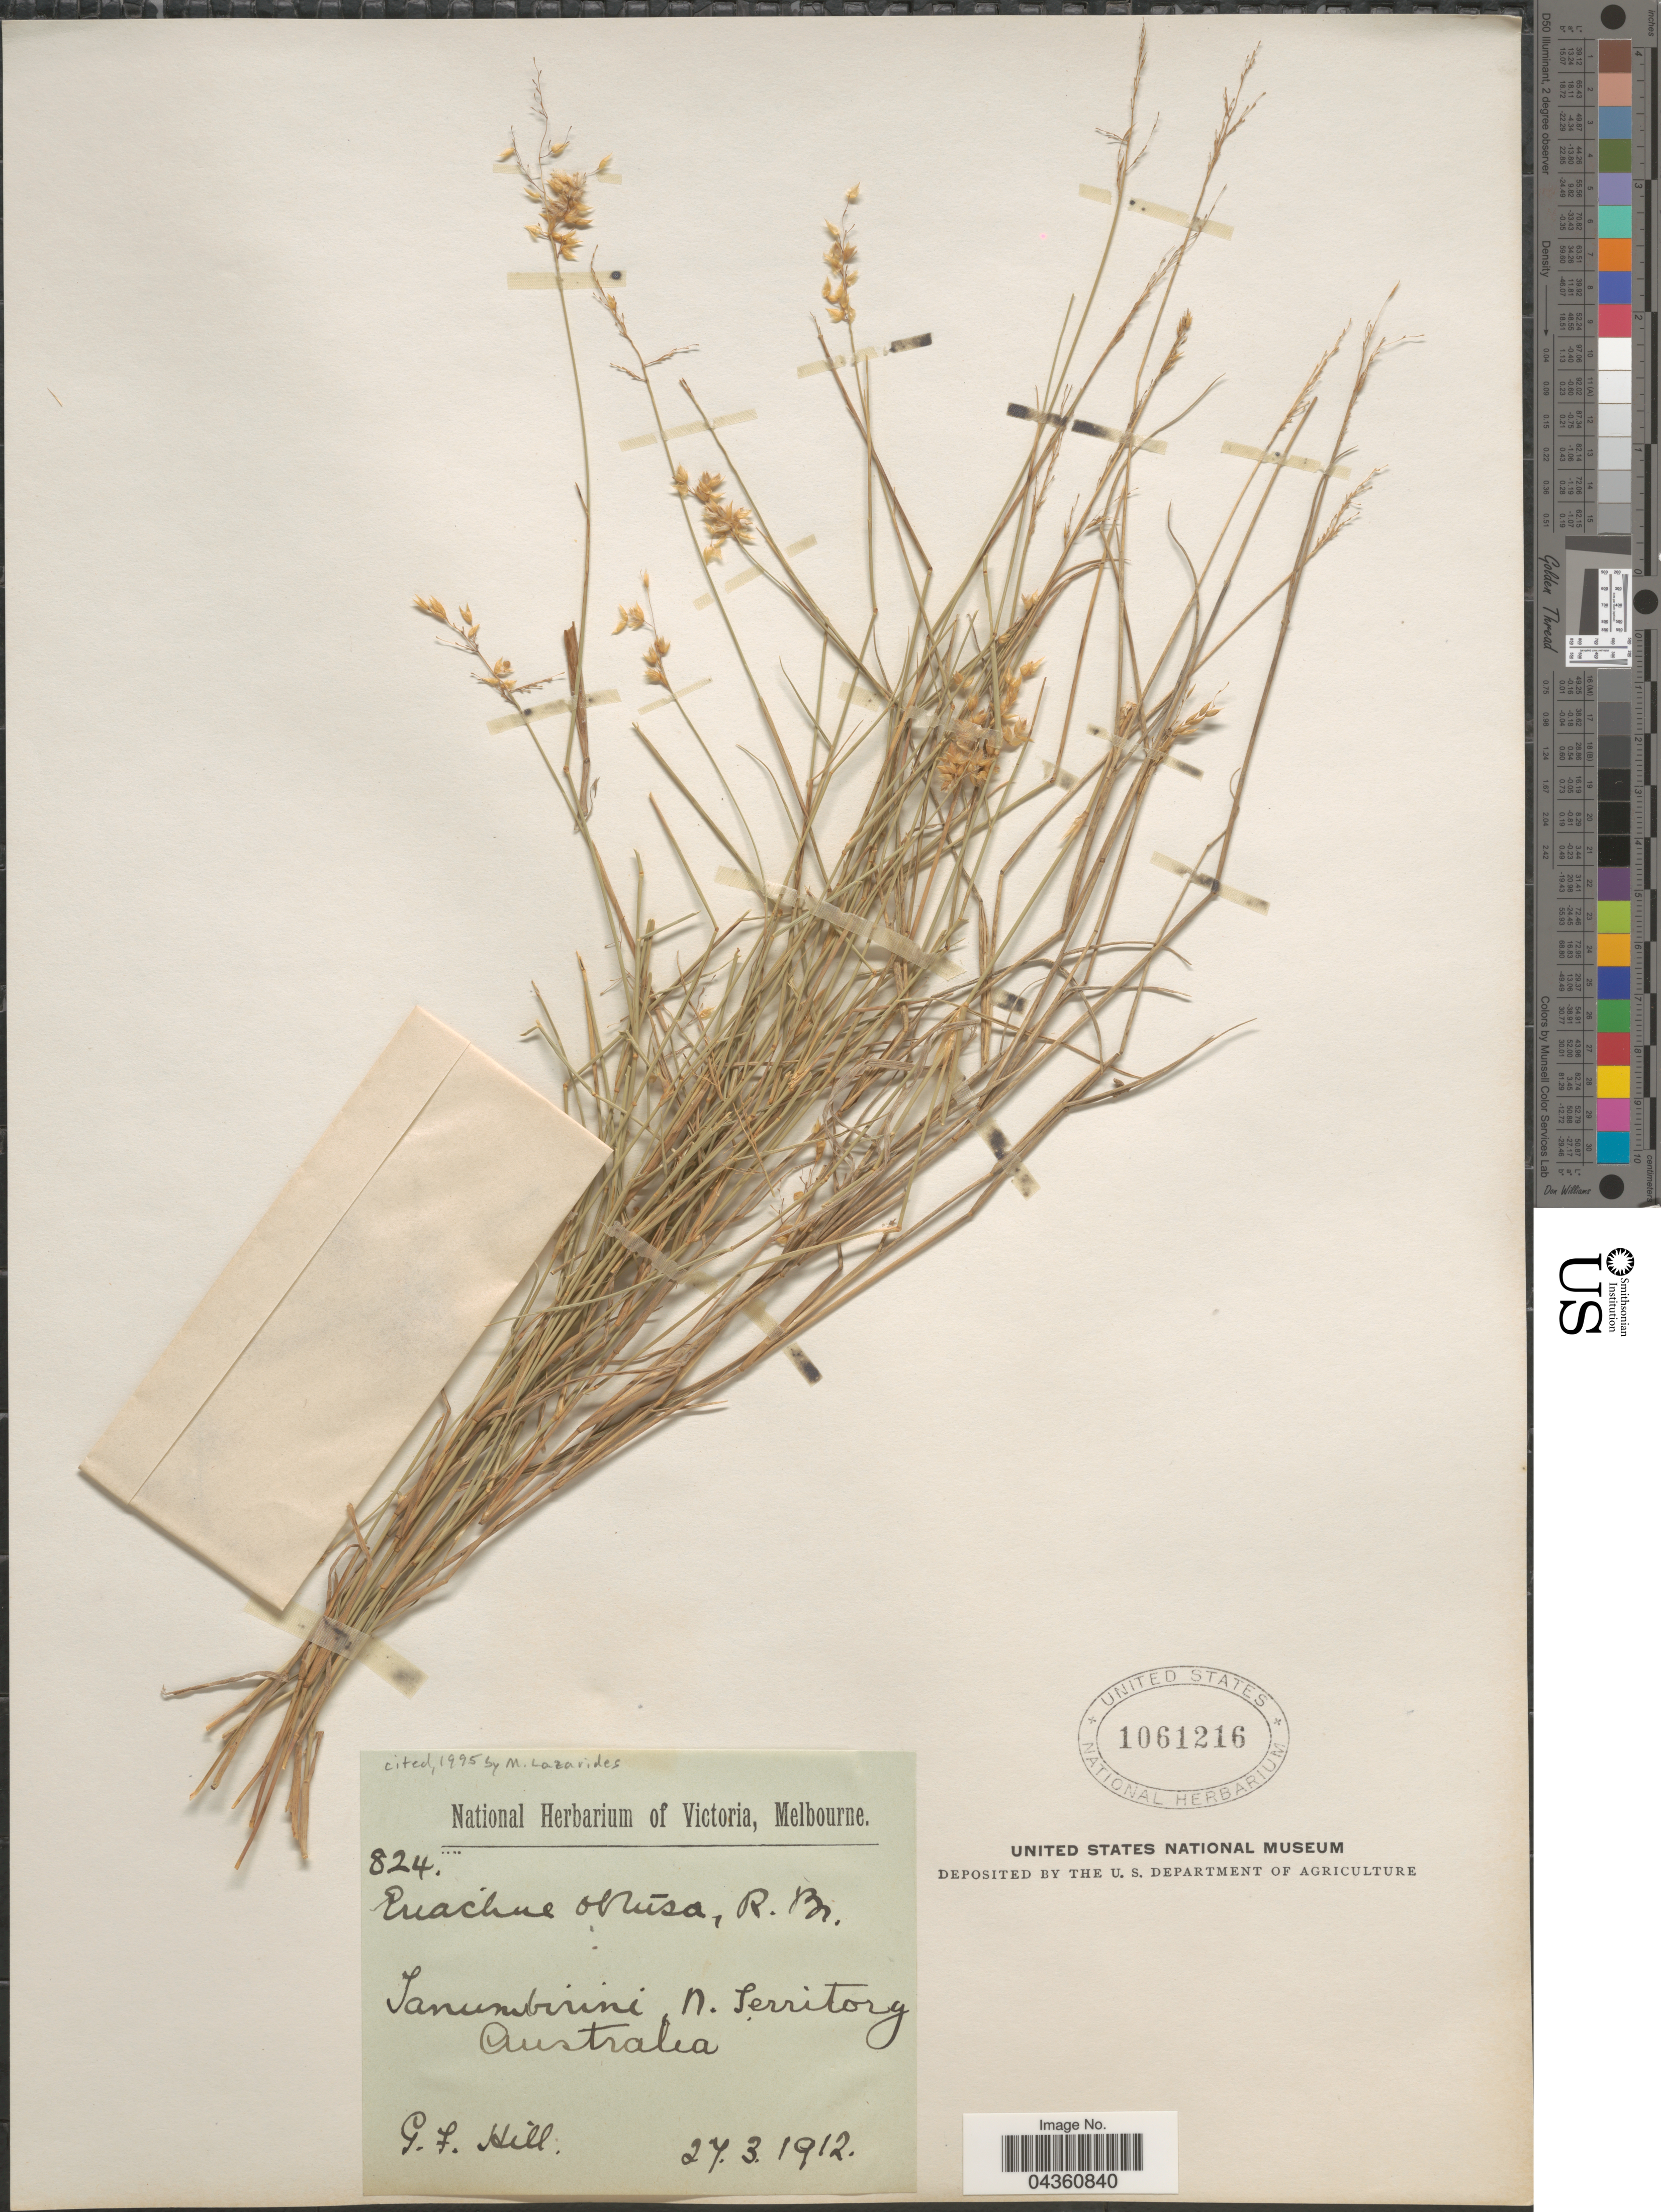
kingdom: Plantae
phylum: Tracheophyta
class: Liliopsida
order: Poales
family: Poaceae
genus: Eriachne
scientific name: Eriachne obtusa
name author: R. Br.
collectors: G. Hill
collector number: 824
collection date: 1912-03-27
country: Australia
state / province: Northern Territory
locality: Tanumbirini.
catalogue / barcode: US 1061216